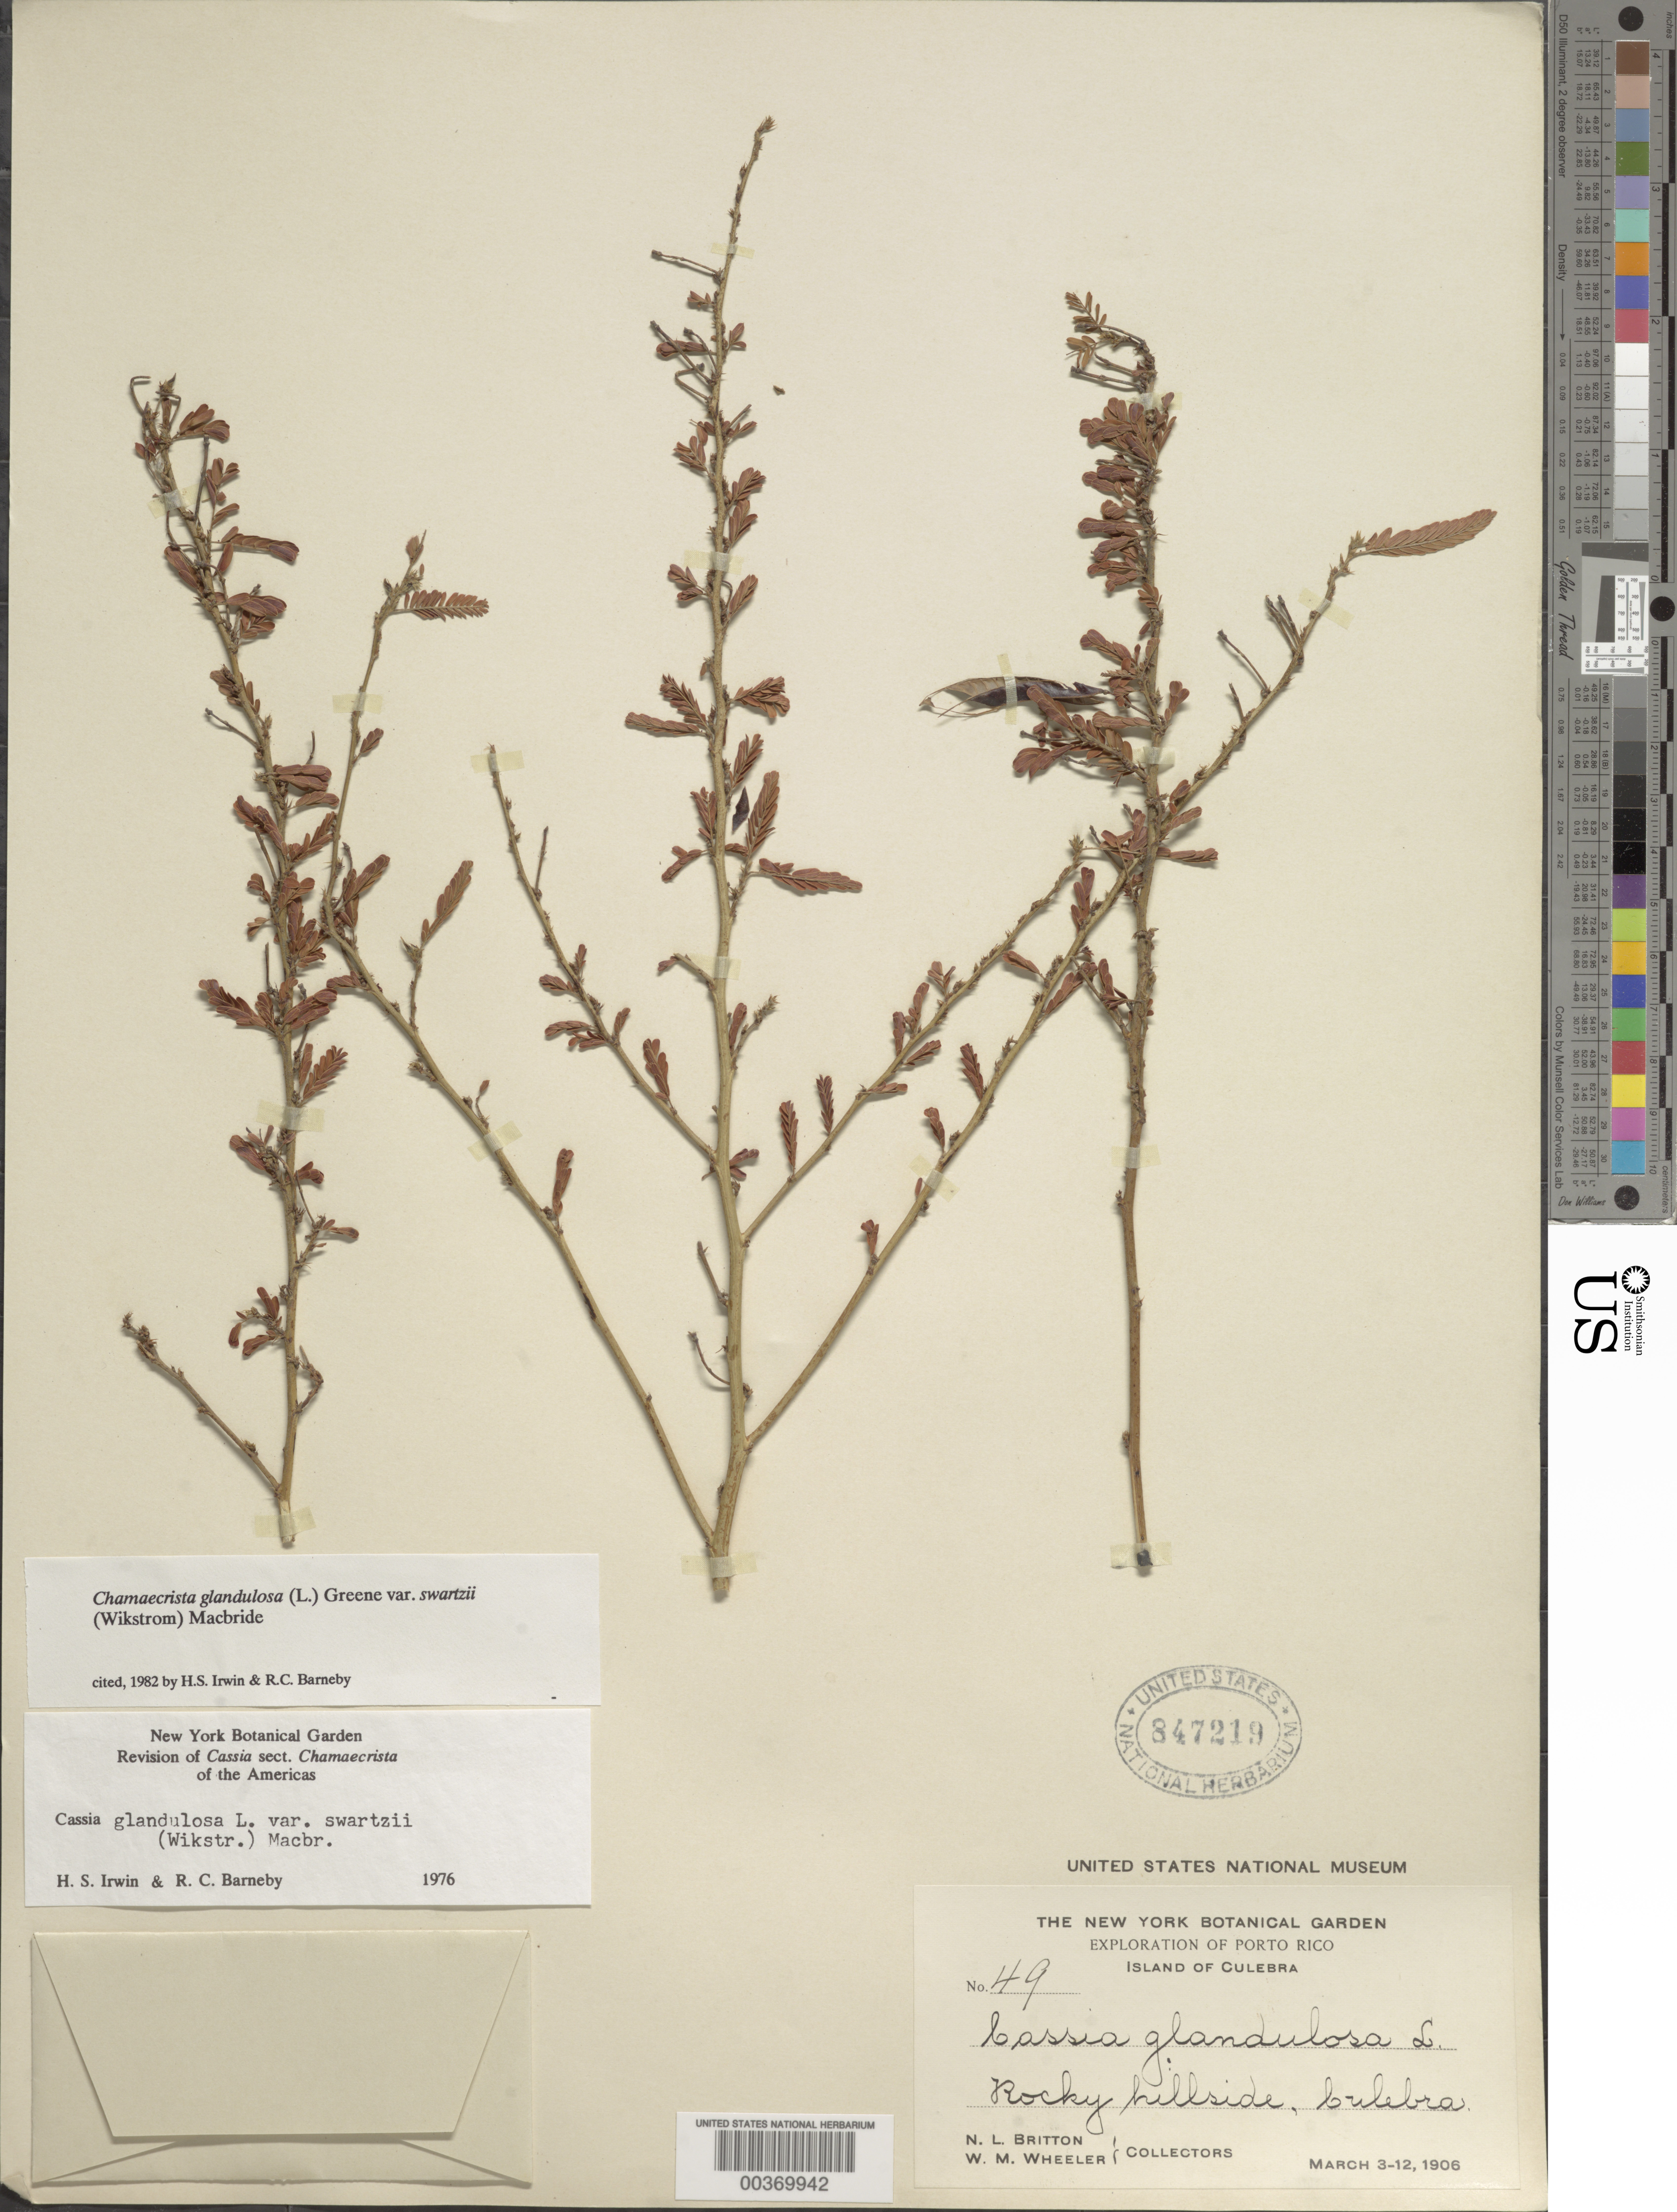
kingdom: Plantae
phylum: Tracheophyta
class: Magnoliopsida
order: Fabales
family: Fabaceae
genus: Chamaecrista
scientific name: Chamaecrista glandulosa var. swartzii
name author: (Wikstr.) H.S. Irwin & Barneby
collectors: N. Britton & W. Wheeler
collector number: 49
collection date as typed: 03 Mar 1906 to 12 Mar 1906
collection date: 1906-03-03/1906-03-12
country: Puerto Rico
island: Greater Antilles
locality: Island of culebra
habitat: Rocky hillsides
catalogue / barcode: US 847219